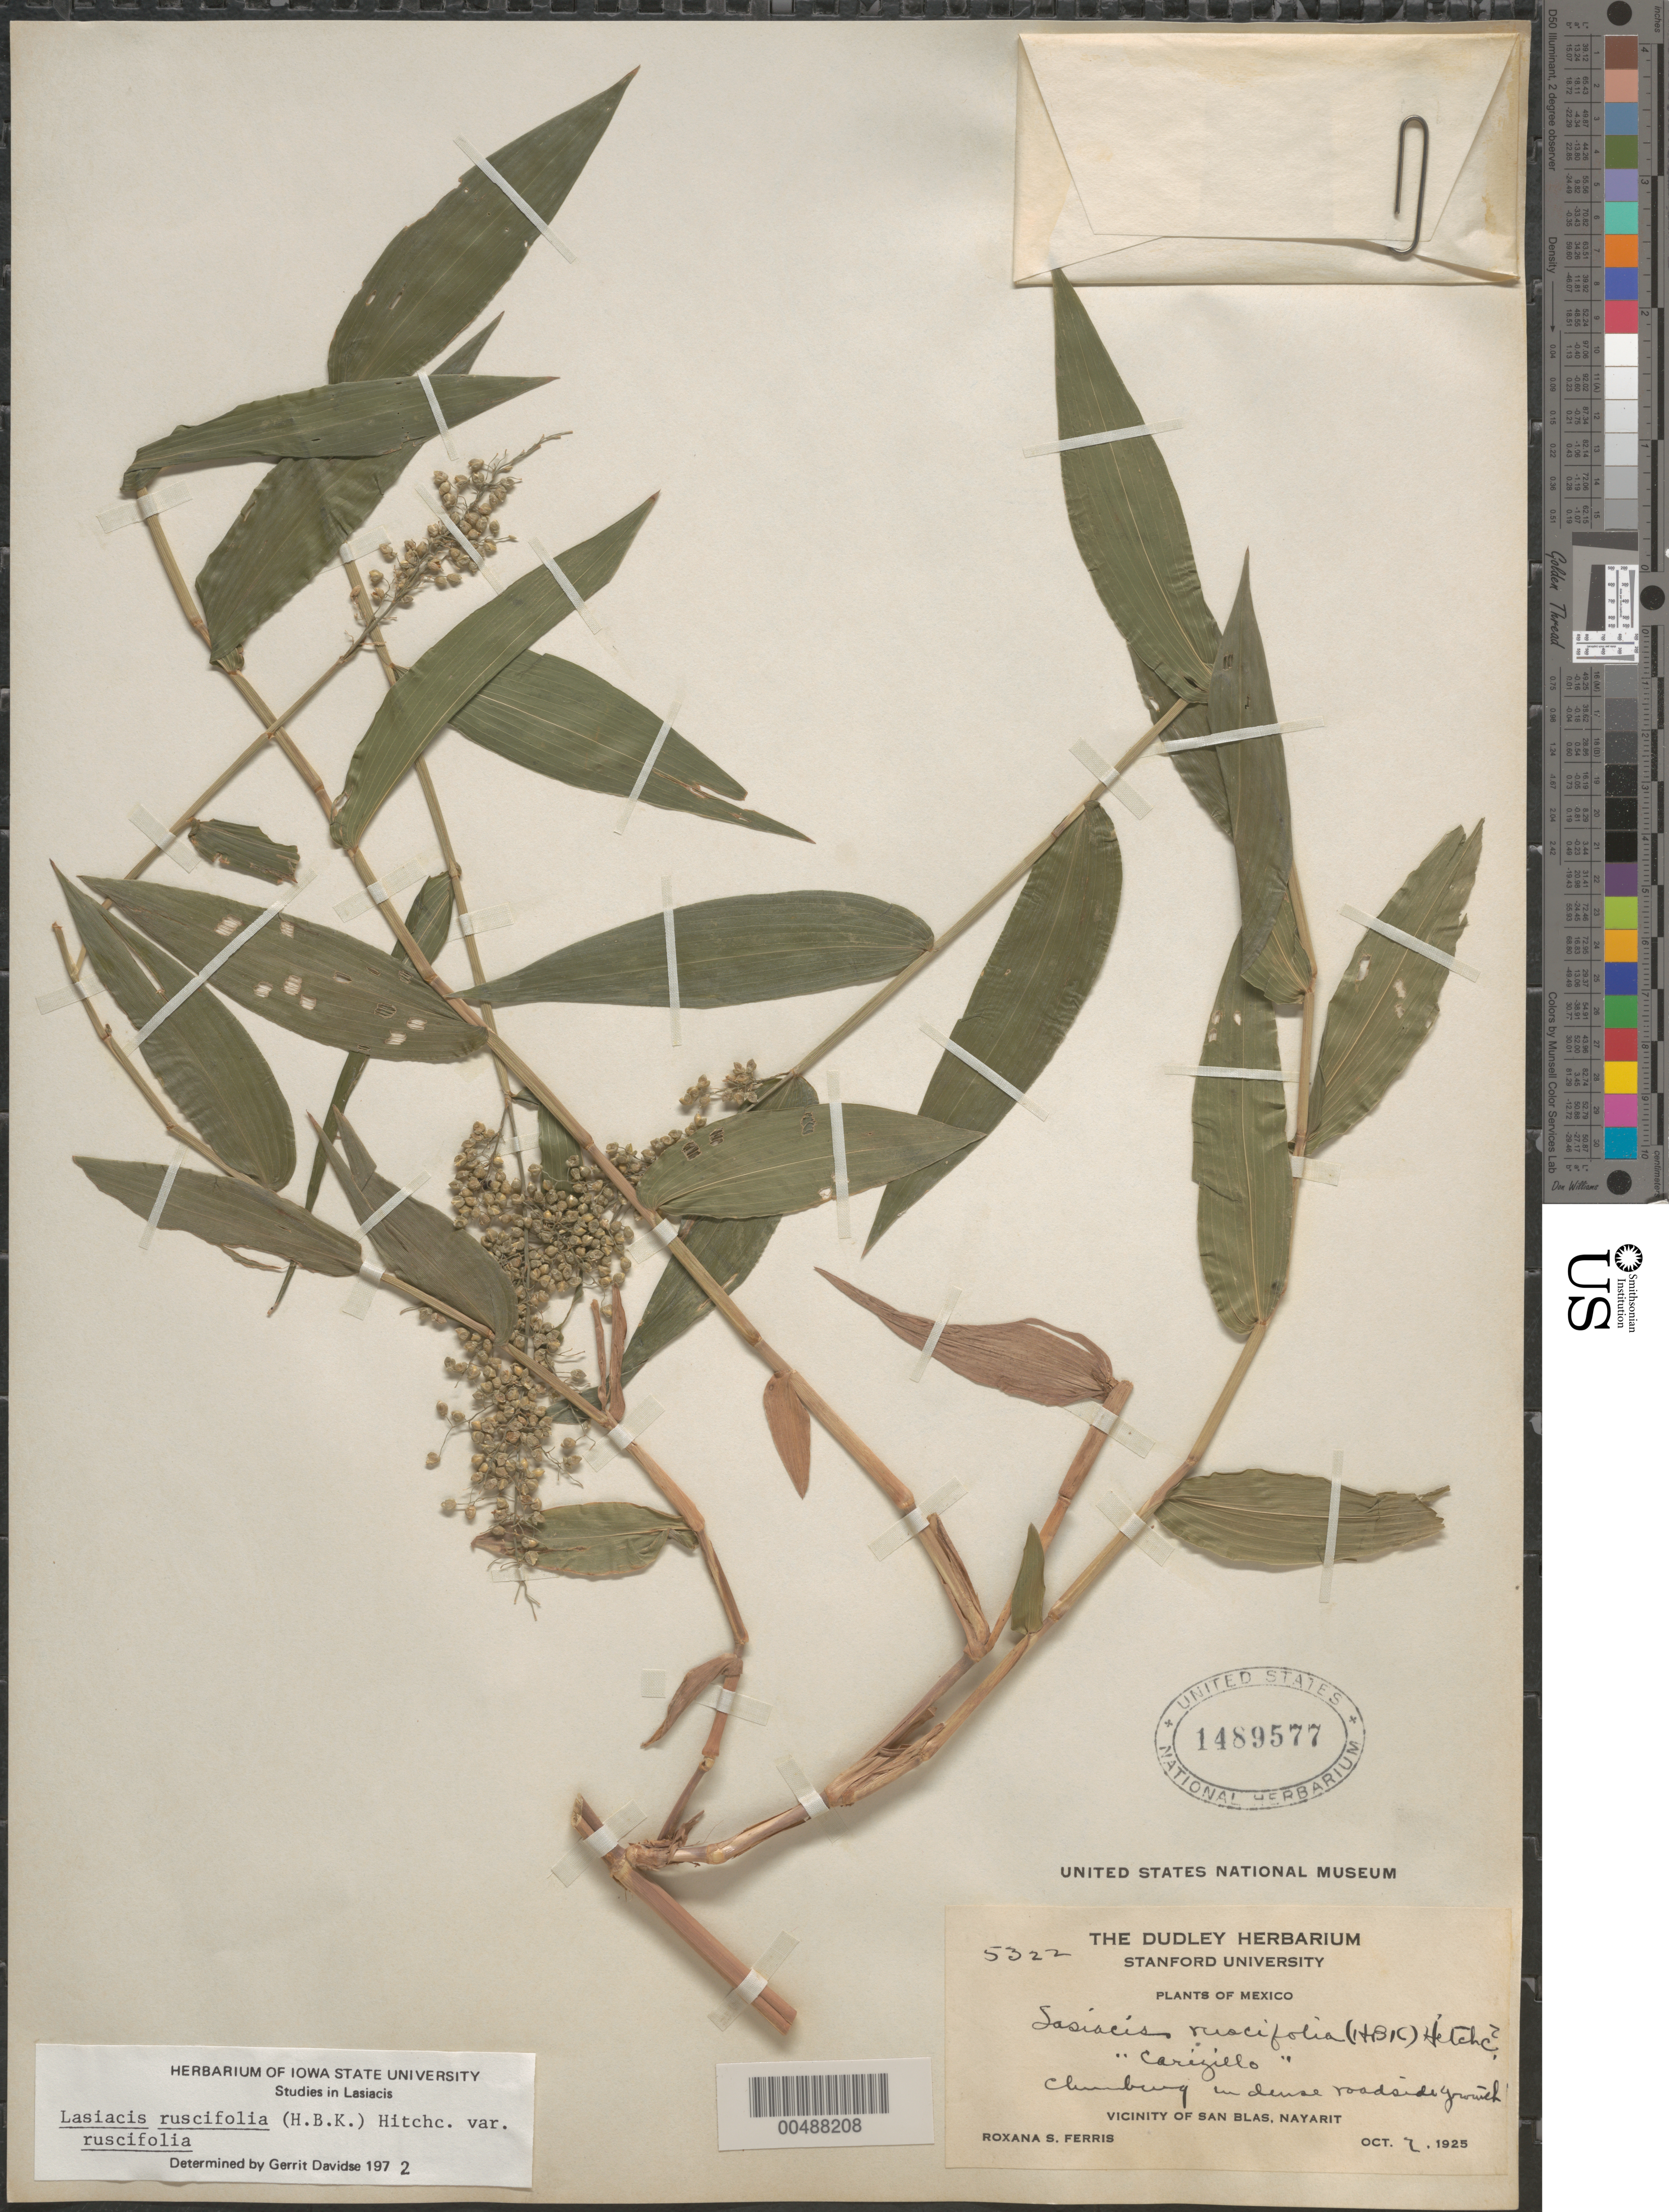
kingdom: Plantae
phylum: Tracheophyta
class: Liliopsida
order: Poales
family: Poaceae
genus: Lasiacis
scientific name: Lasiacis ruscifolia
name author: (Kunth) Hitchc.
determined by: Davidse, Gerrit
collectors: R. S. Ferris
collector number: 5322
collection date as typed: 7 Oct 1925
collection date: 1925-10-07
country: Mexico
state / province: Nayarit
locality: Vicinity of San Blas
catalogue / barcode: US 1489577